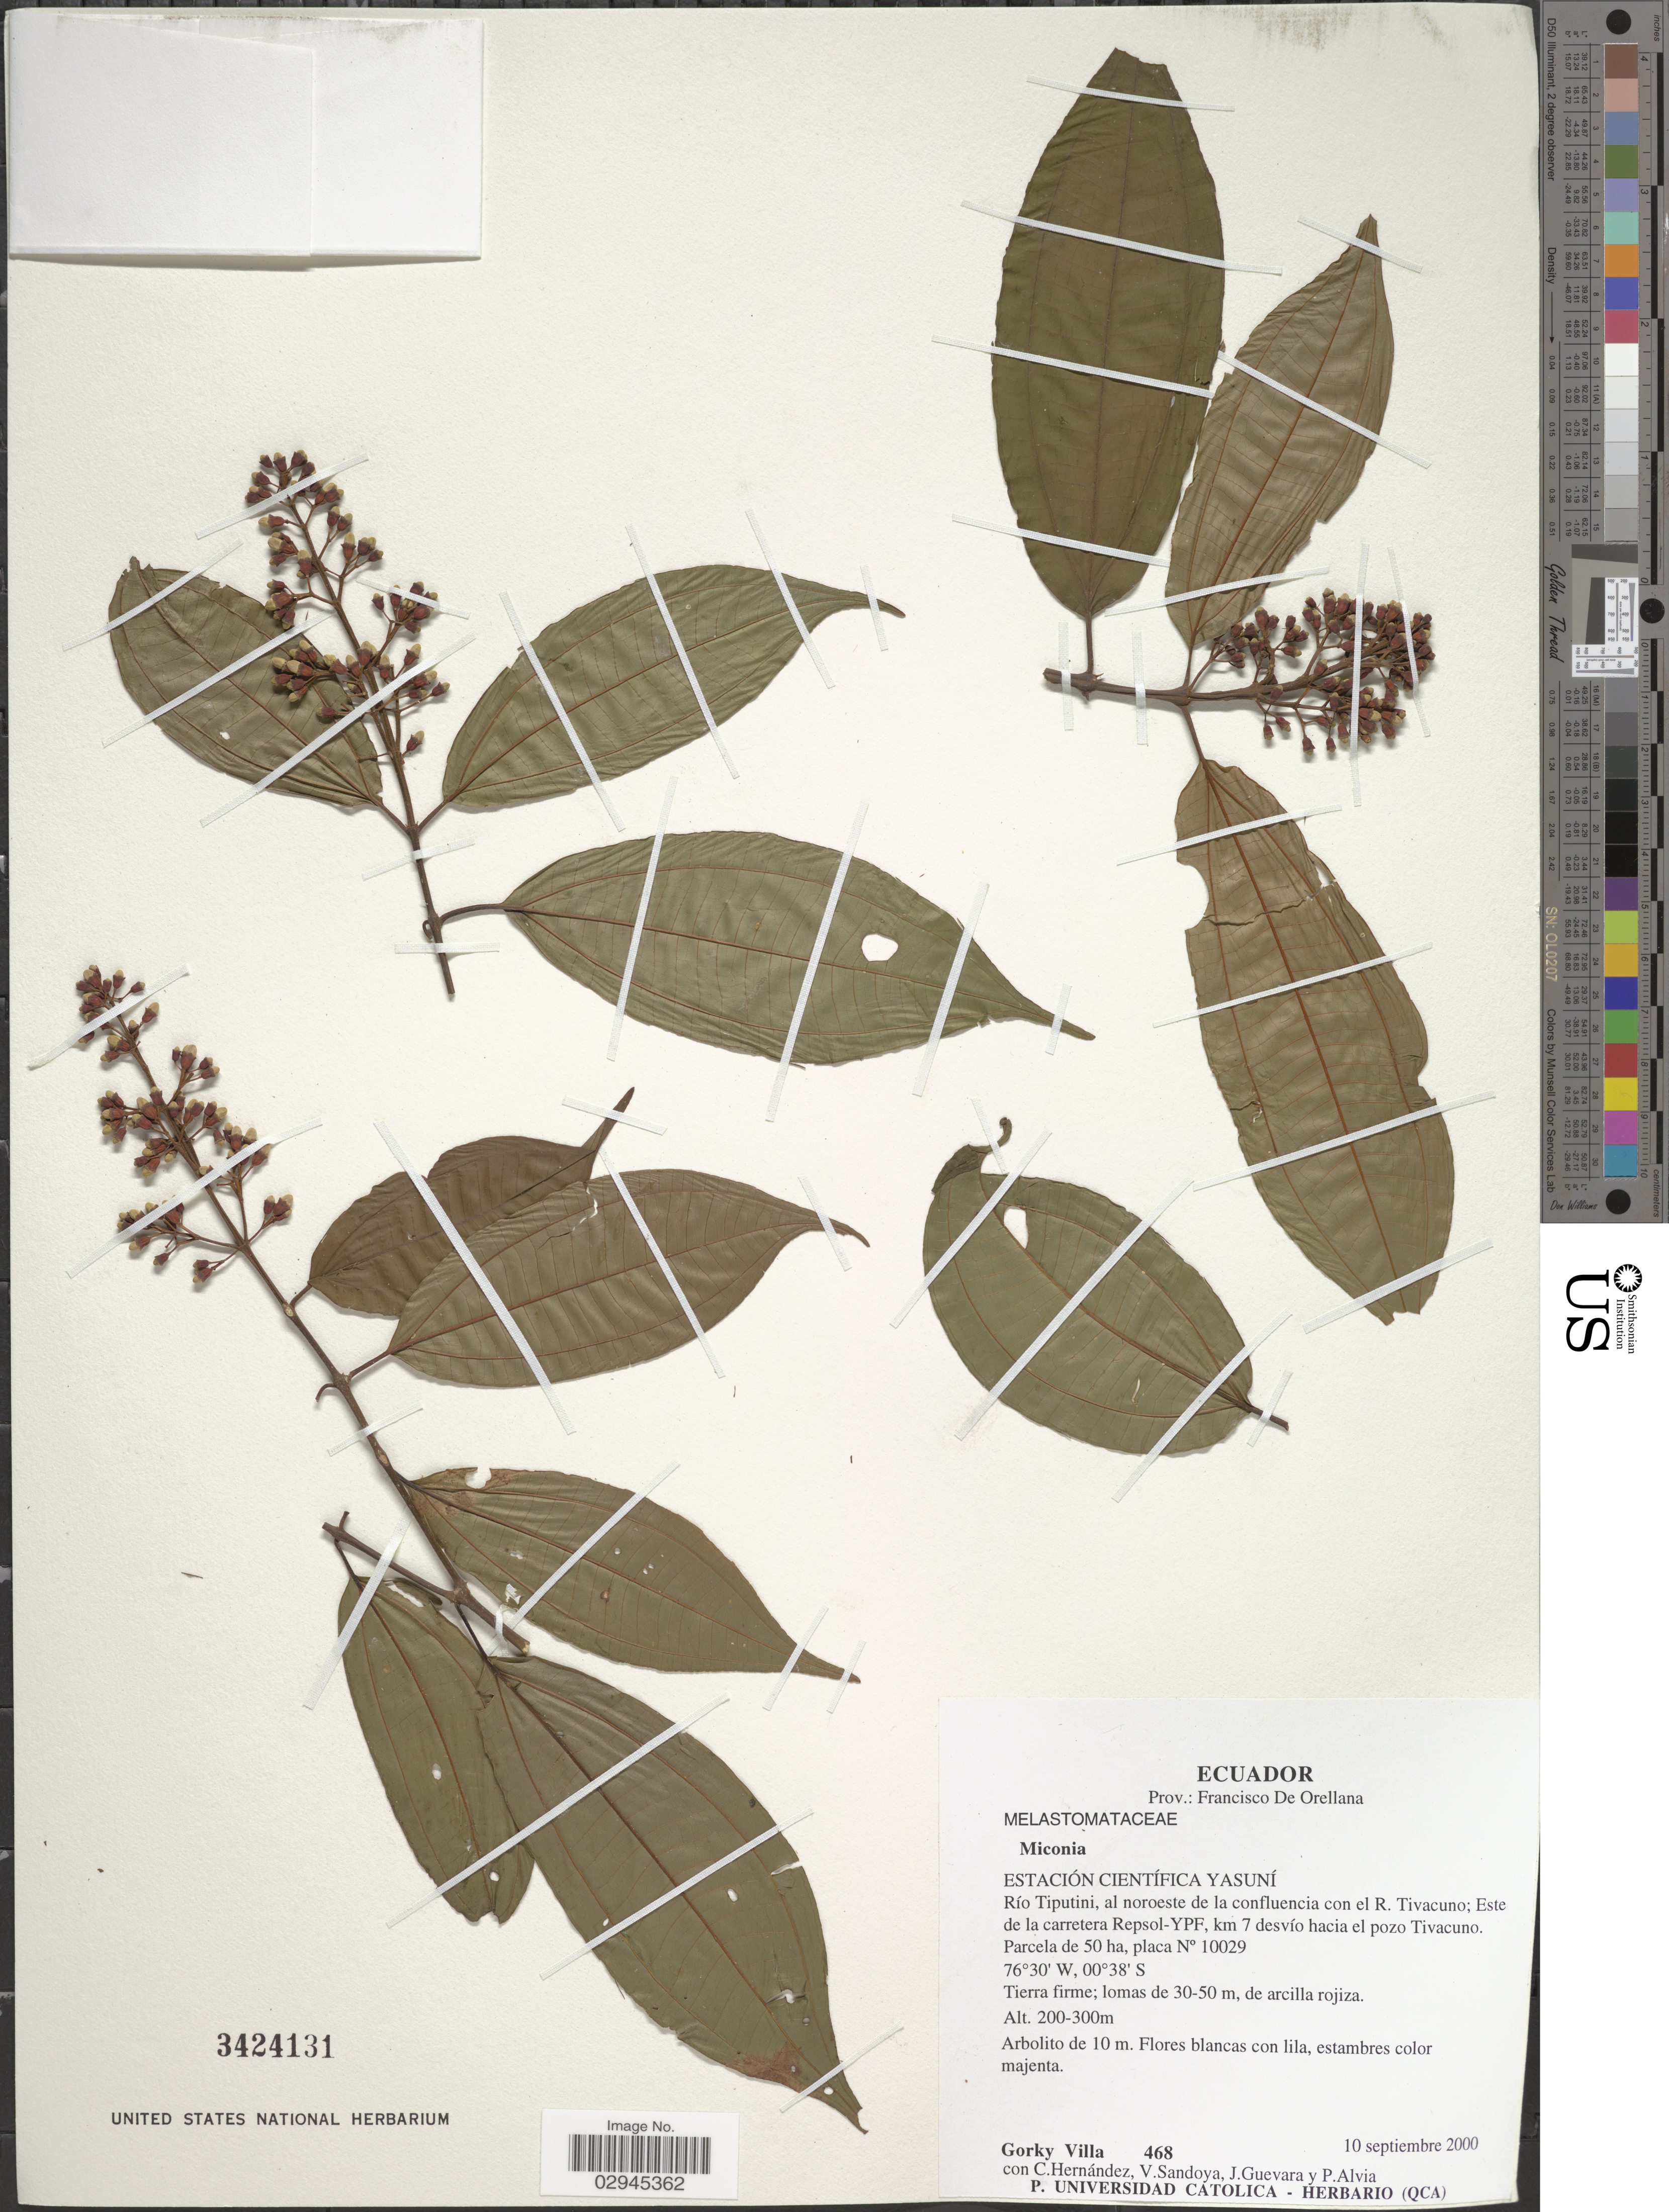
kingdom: Plantae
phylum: Tracheophyta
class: Magnoliopsida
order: Myrtales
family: Melastomataceae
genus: Miconia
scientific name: Miconia sp.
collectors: G. Villa, C. Hernandez, V. Sandoya, J. Guevara & P. Alvia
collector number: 468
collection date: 2000-09-10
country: Ecuador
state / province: Orellana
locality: Prov.: Francisco De Orellana. Estación Científica Yasuní. Río Tiputini, al noroeste de la confluencia con el R. Tivacuno; Este de la carretera Repsol-YPF, km 7 desvío hacia el pozo Tivacuno. Parcela de 50 ha, placa N° 10029.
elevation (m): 200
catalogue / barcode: US 3424131